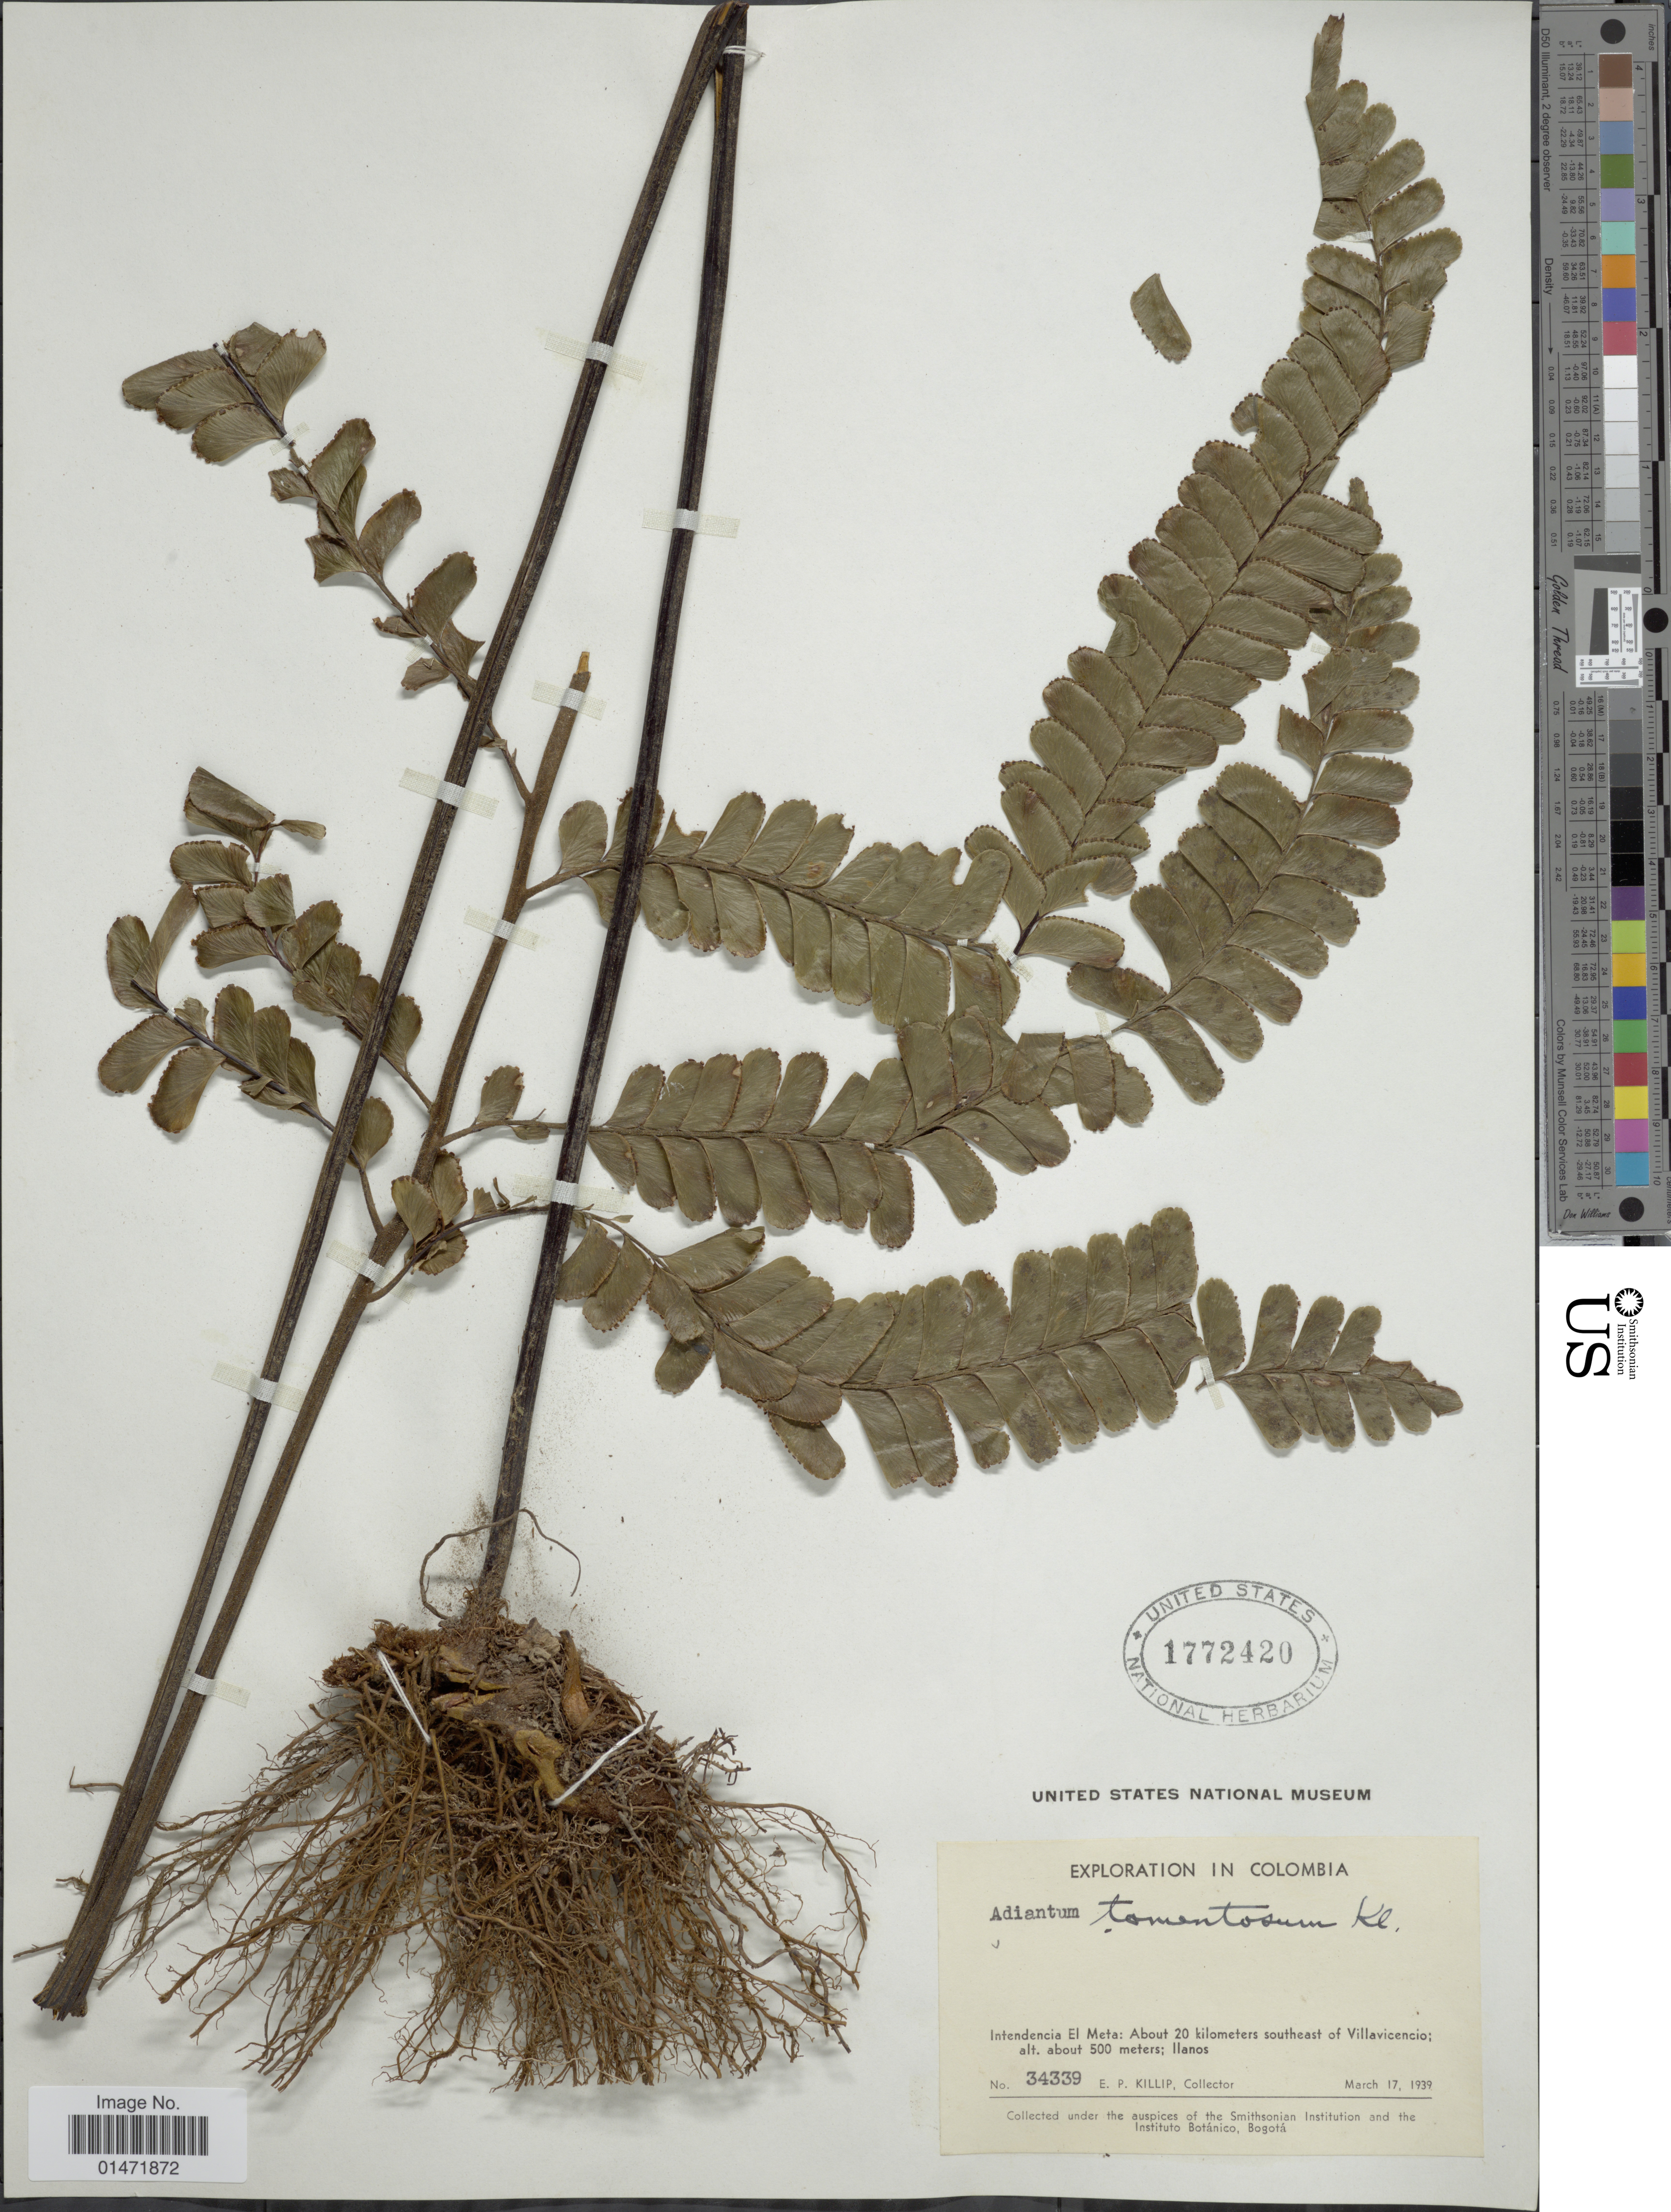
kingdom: Plantae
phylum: Tracheophyta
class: Polypodiopsida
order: Polypodiales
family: Pteridaceae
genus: Adiantum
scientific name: Adiantum tomentosum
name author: Klotzsch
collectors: E. P. Killip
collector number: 34339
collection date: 1939-03-17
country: Colombia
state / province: Meta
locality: About 20 kilometers southeast of Villavicencio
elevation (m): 500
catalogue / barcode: US 1772420